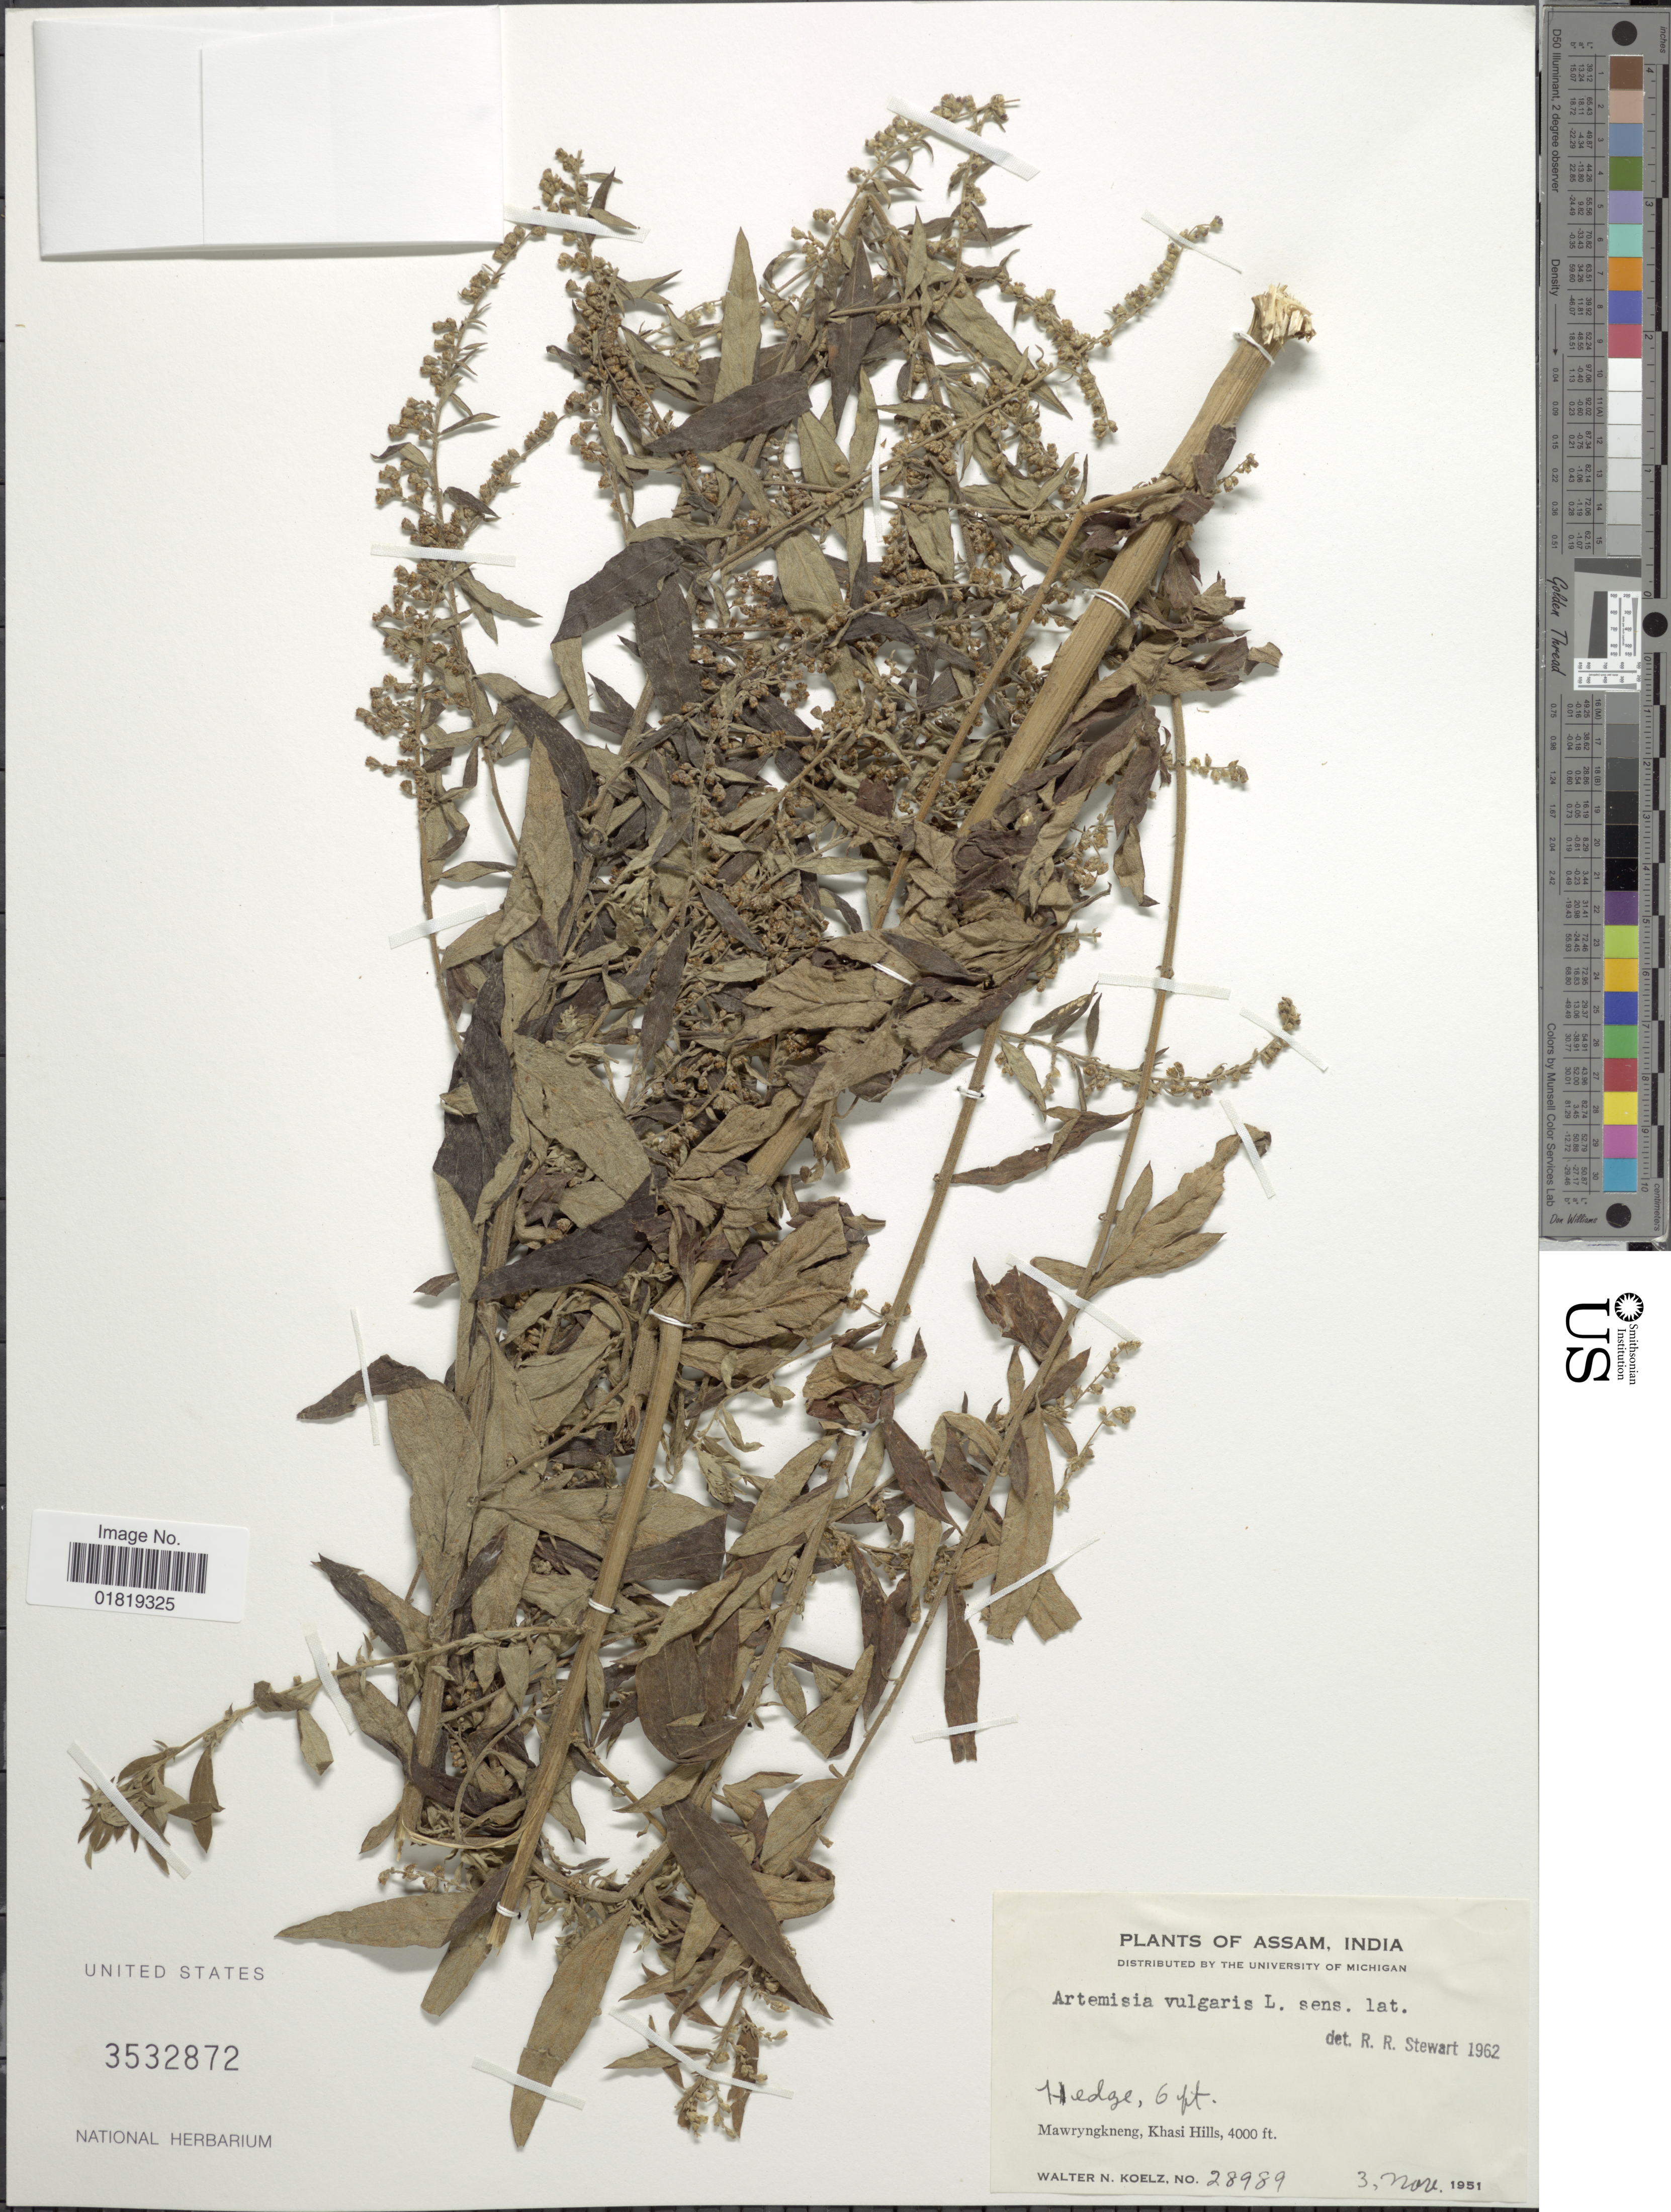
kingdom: Plantae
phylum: Tracheophyta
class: Magnoliopsida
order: Asterales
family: Asteraceae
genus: Artemisia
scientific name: Artemisia vulgaris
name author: L.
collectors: W. N. Koelz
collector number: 28989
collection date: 1951-11-03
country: India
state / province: Meghalaya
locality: Mawryngkneng, Khasi Hills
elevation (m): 1219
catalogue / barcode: US 3532872